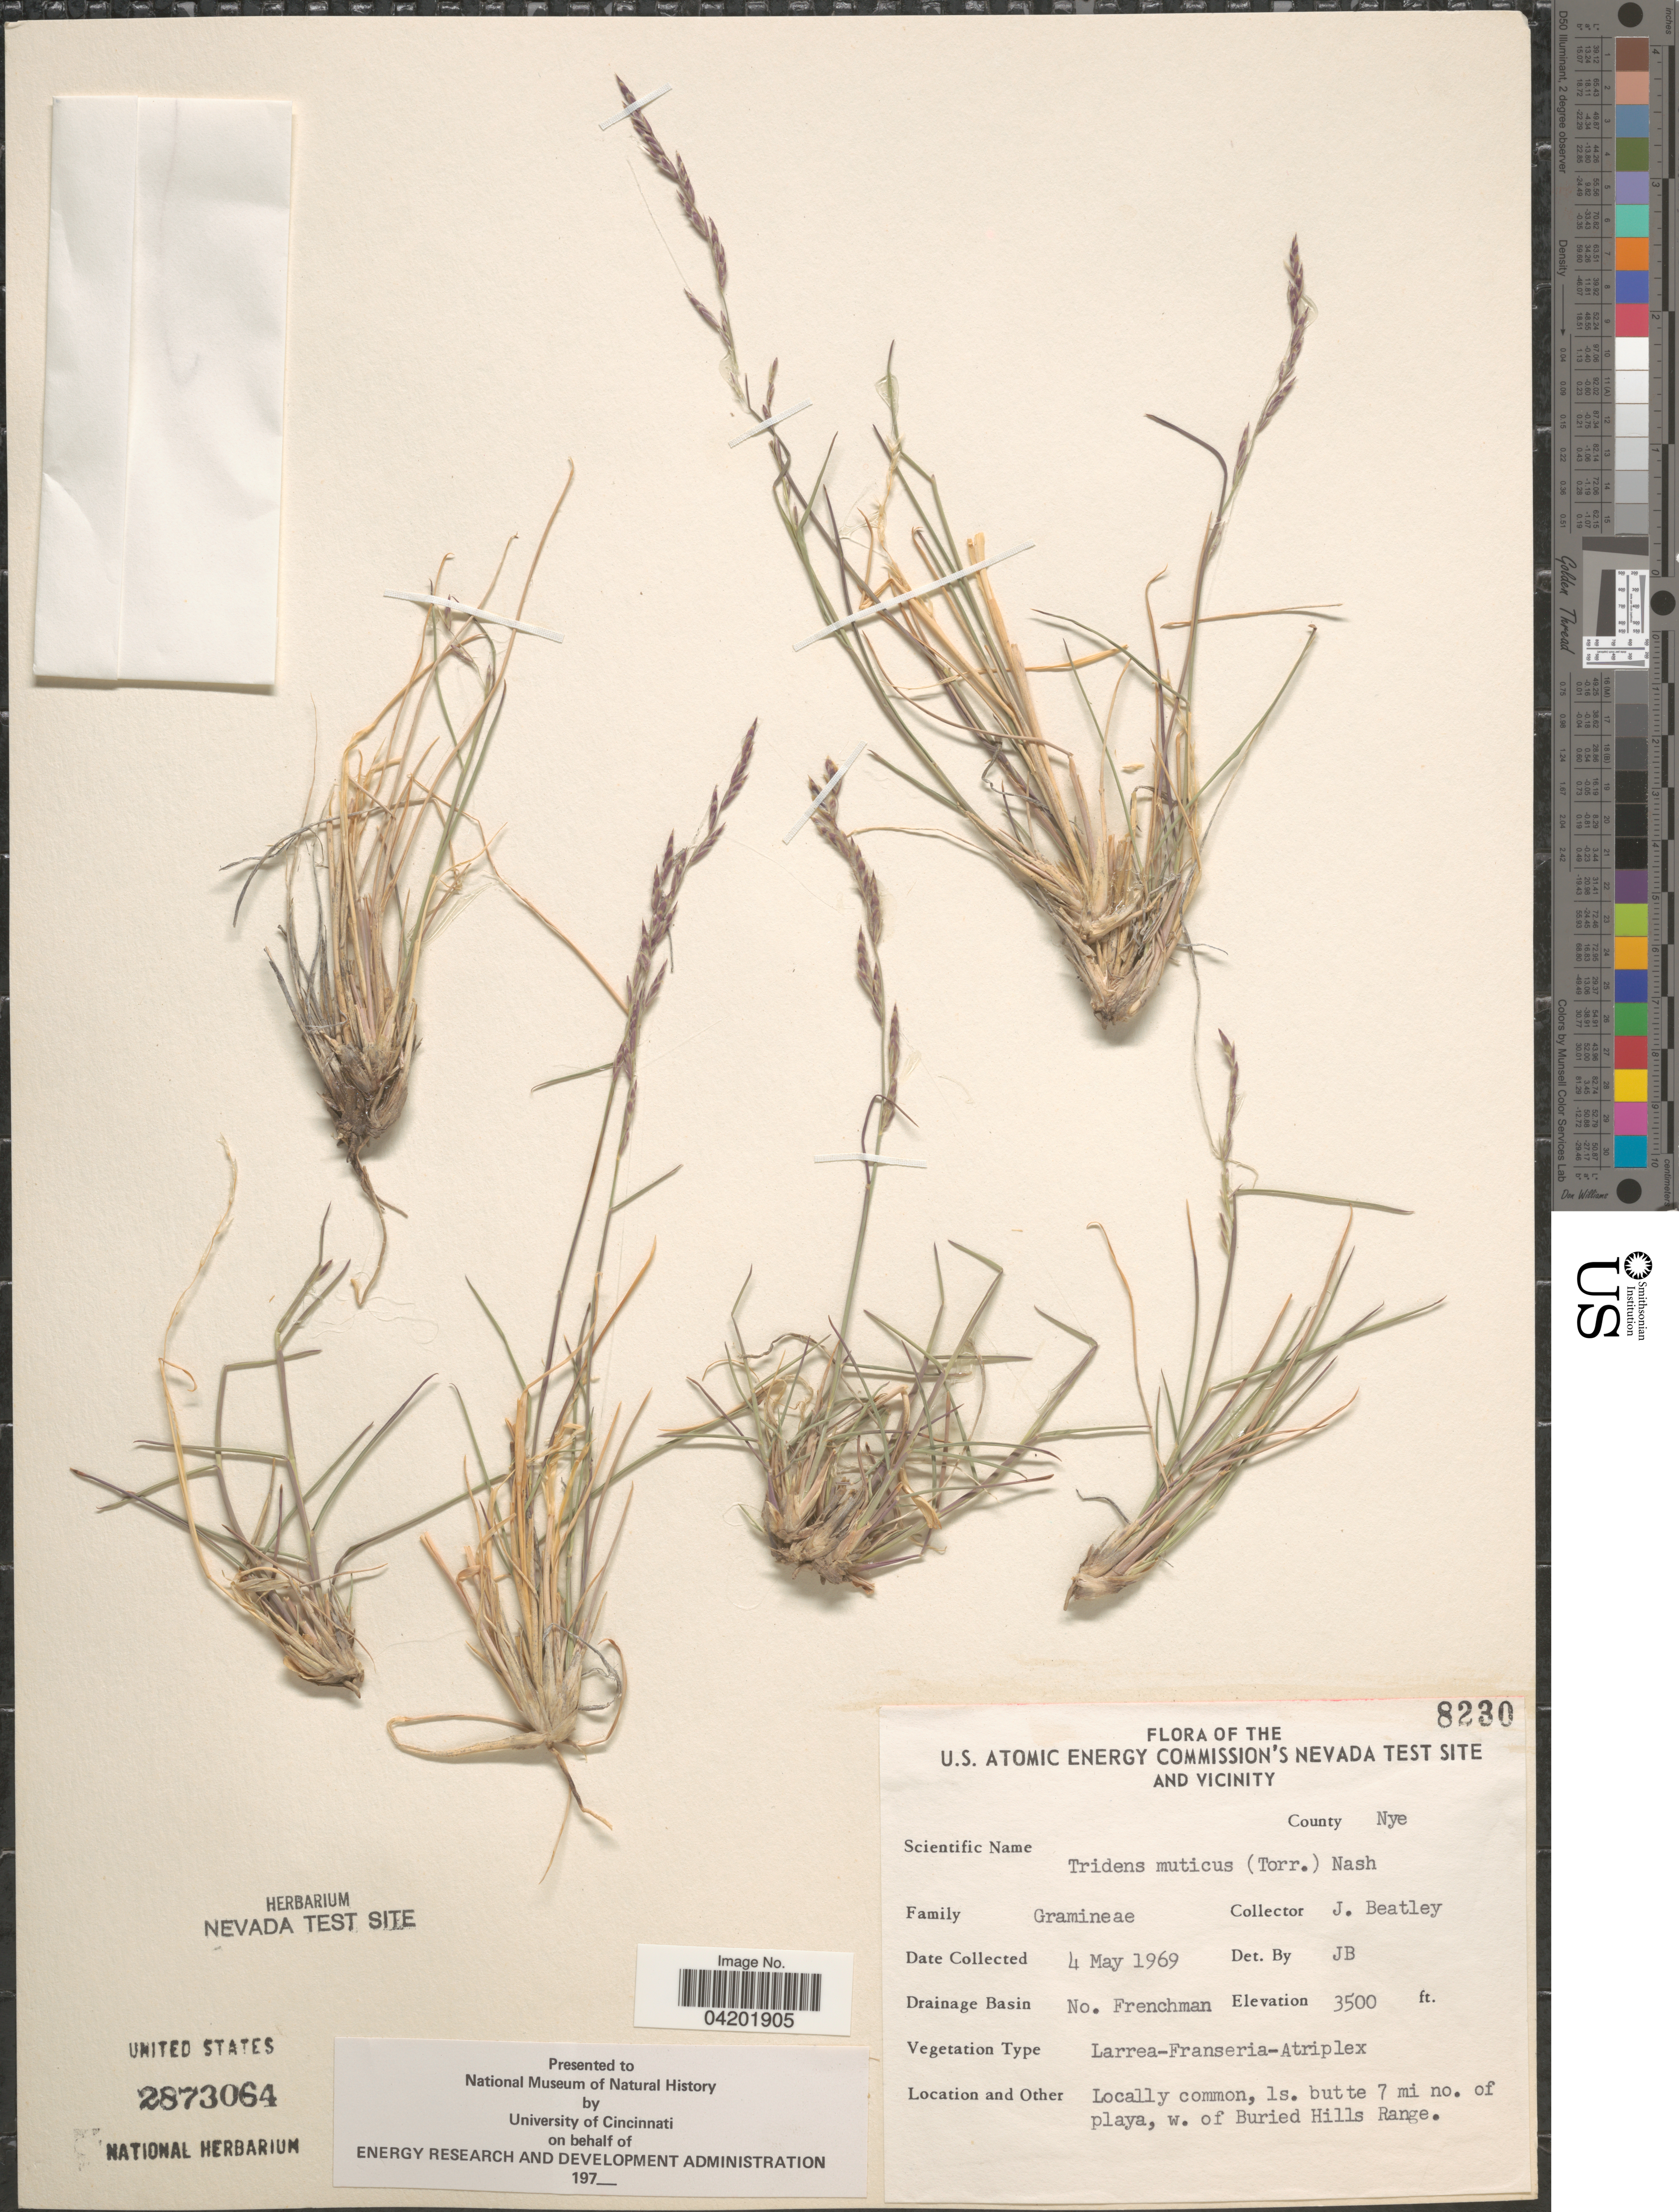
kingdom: Plantae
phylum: Tracheophyta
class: Liliopsida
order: Poales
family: Poaceae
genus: Tridentopsis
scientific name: Tridentopsis mutica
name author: (Torr.) P.M. Peterson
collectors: J. C. Beatley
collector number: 8230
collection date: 1969-05-04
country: United States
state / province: Nevada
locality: The U.S. Atomic Energy Commission's Nevada Test Site and Vicinity. County Nye. Drainage Basin No. Frenchman. Locally common, ls. butte 7 mi no. of playa, w. of Buried Hills Range.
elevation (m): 1067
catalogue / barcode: US 2873064